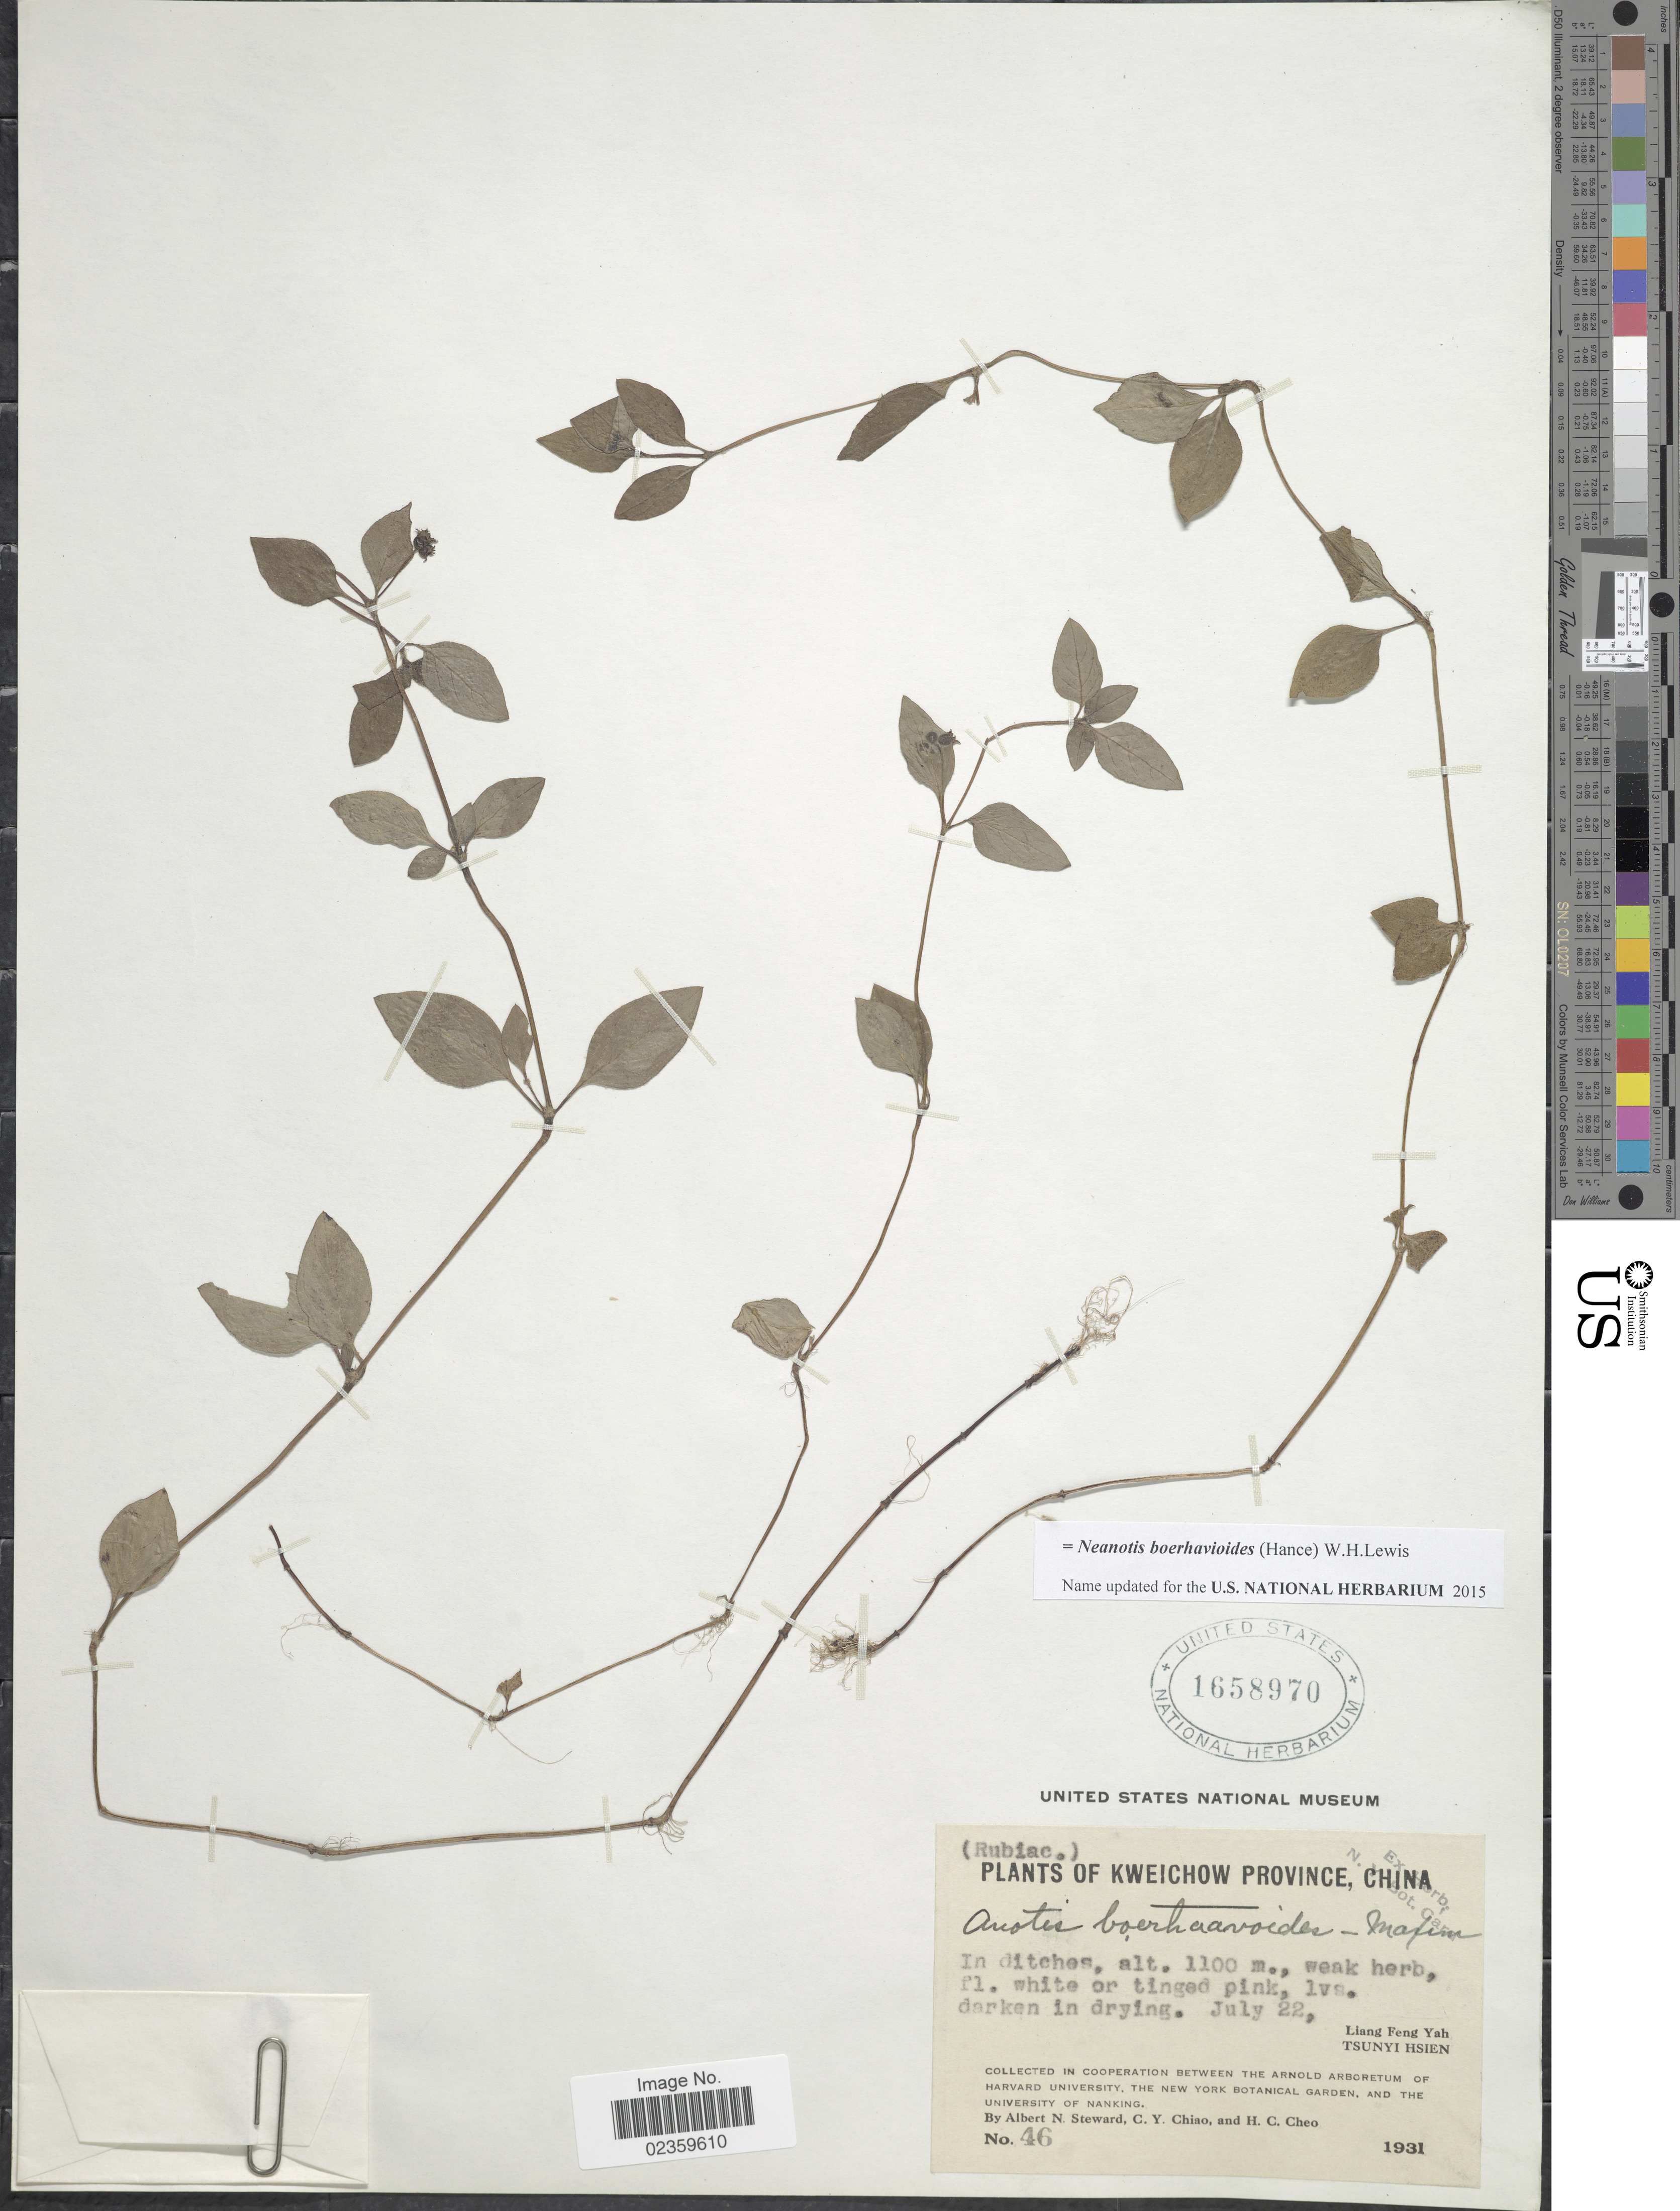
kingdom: Plantae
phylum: Tracheophyta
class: Magnoliopsida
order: Gentianales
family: Rubiaceae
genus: Neanotis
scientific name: Neanotis boerhavioides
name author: (Hance) W.H. Lewis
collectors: A. N. Steward, C. Y. Chiao & H. Cheo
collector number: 46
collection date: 1931-07-22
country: China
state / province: Guizhou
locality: Kweichow Province, China. Liang Feng Yah. Tsunyi Hsien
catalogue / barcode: US 1658970